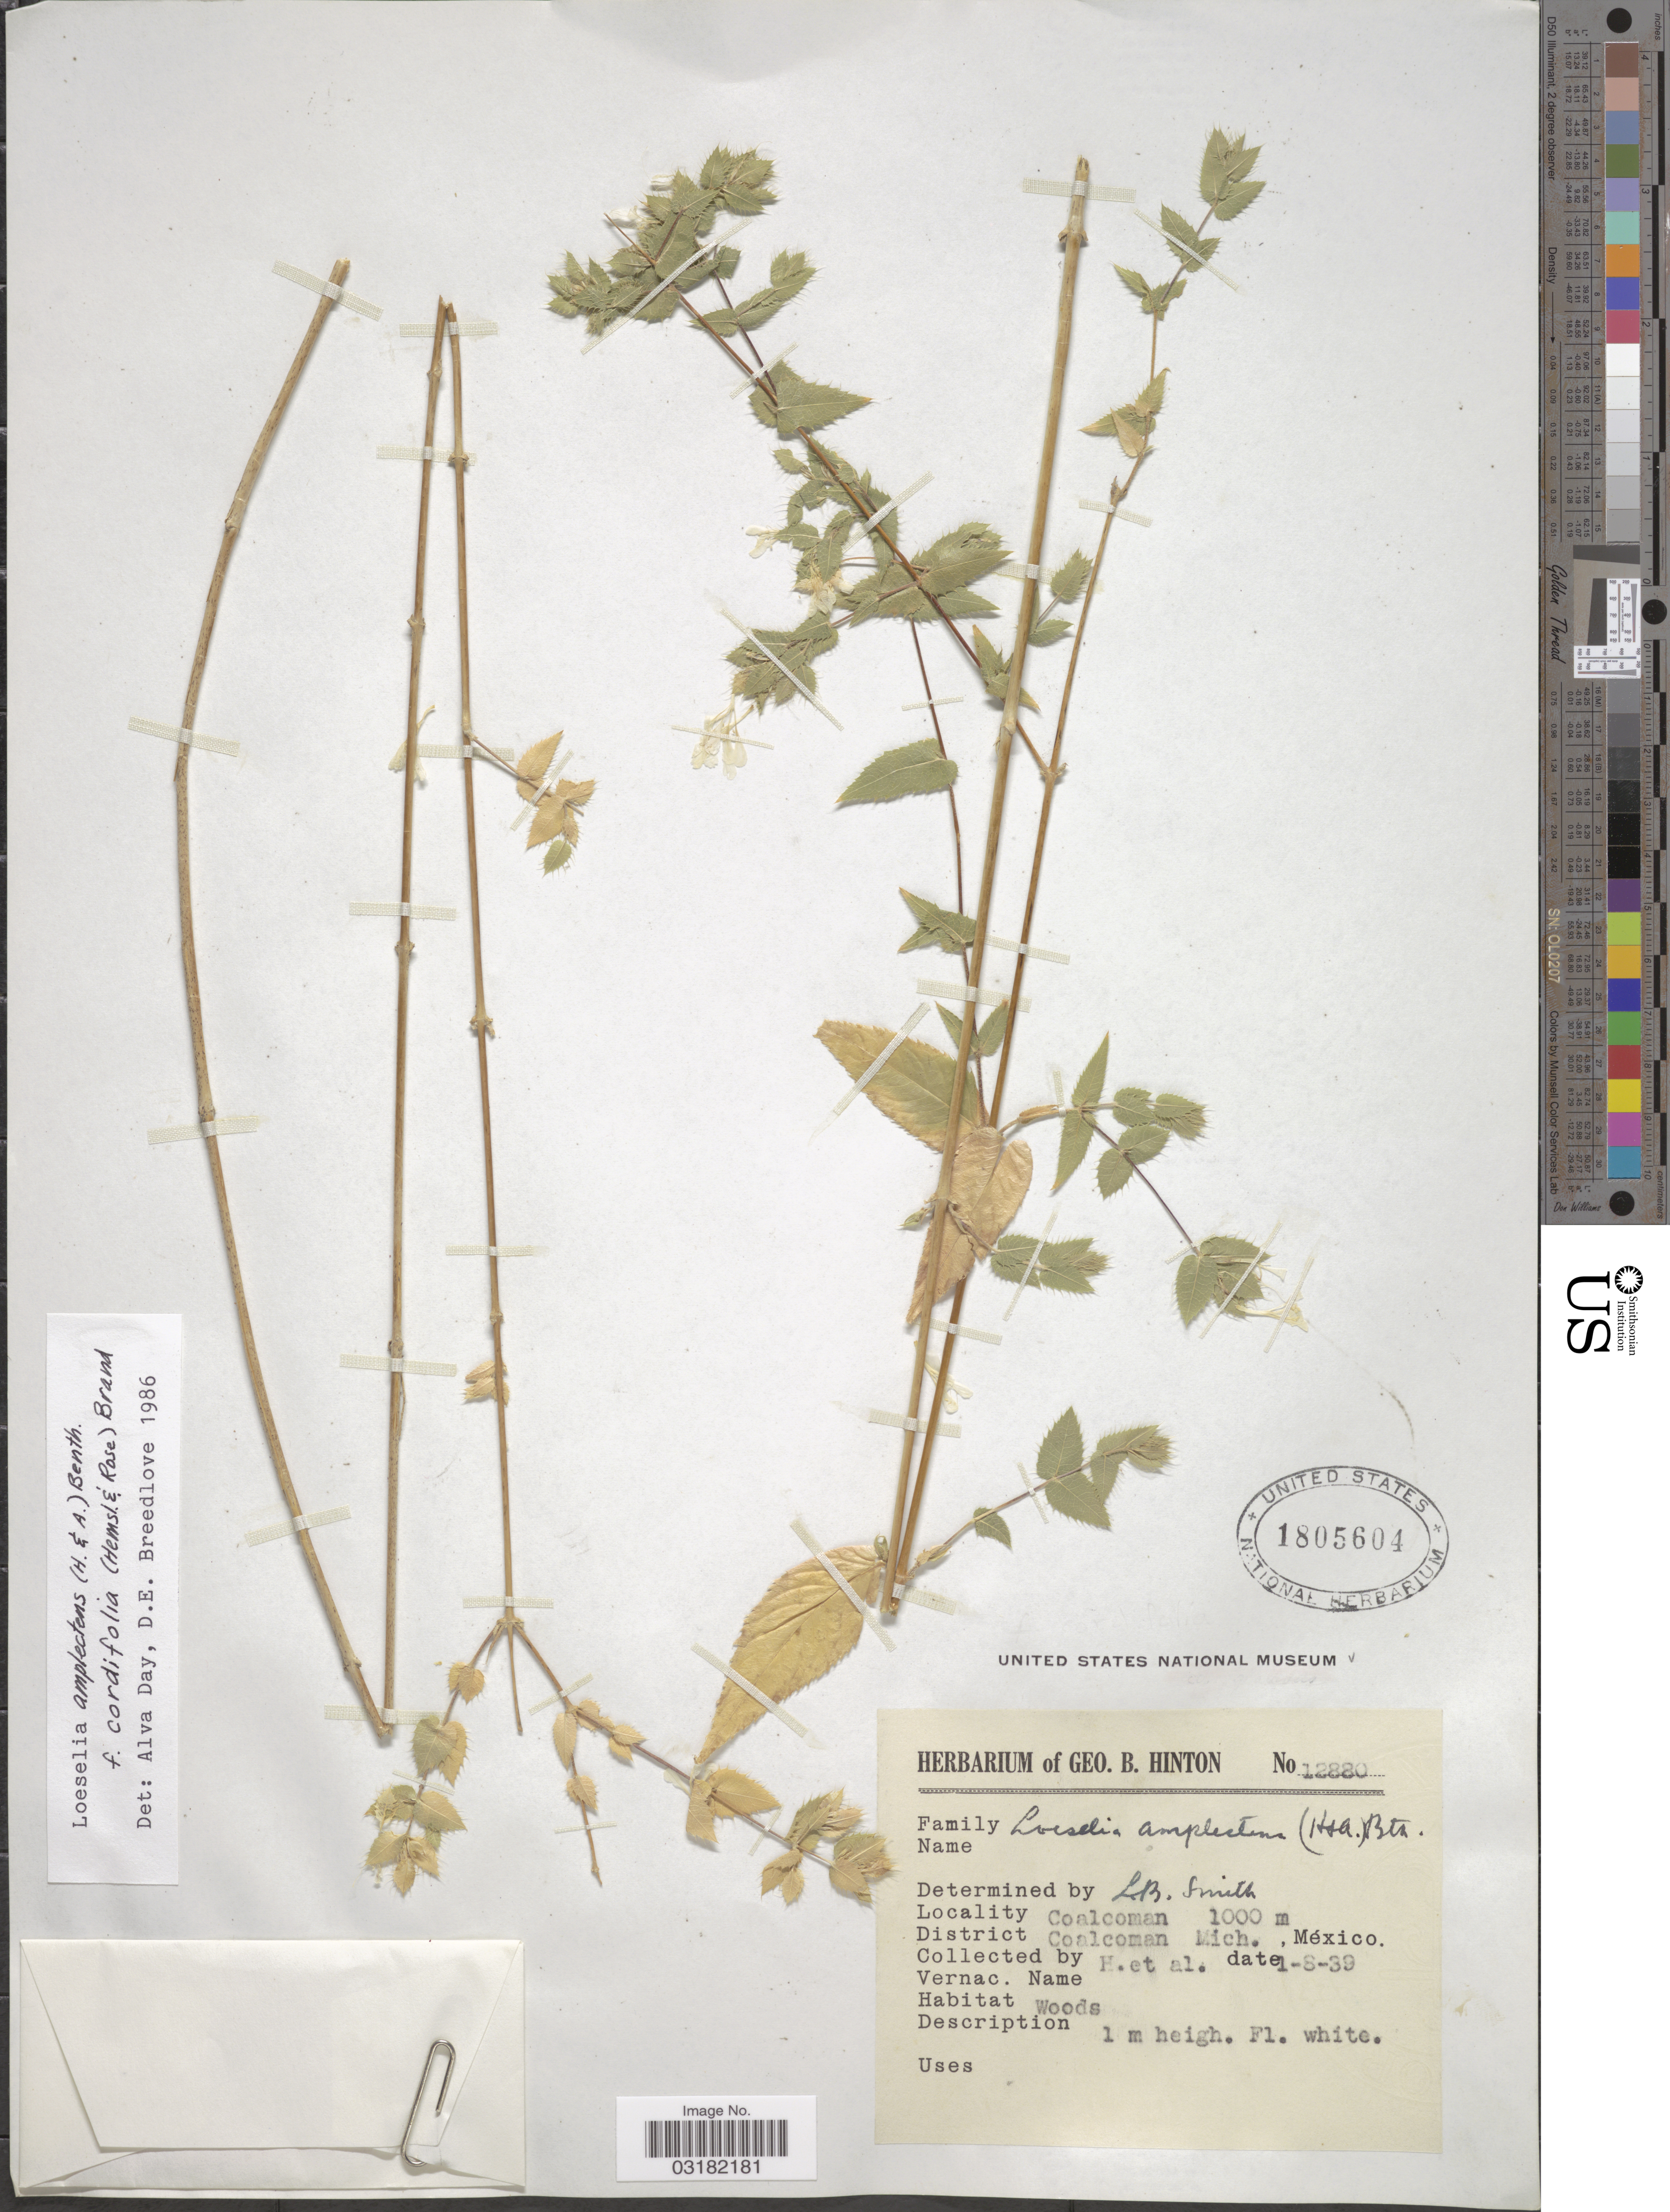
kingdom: Plantae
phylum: Tracheophyta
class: Magnoliopsida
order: Ericales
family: Polemoniaceae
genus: Loeselia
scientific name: Loeselia amplectens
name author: (Hook. & Arn.) Benth. ex DC.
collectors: G. B. Hinton & et al.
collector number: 12880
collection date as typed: Transcribed d/m/y: 1/8/39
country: Mexico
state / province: Michoacán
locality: Coalcoman. District Coalcoman.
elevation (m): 1000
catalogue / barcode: US 1805604